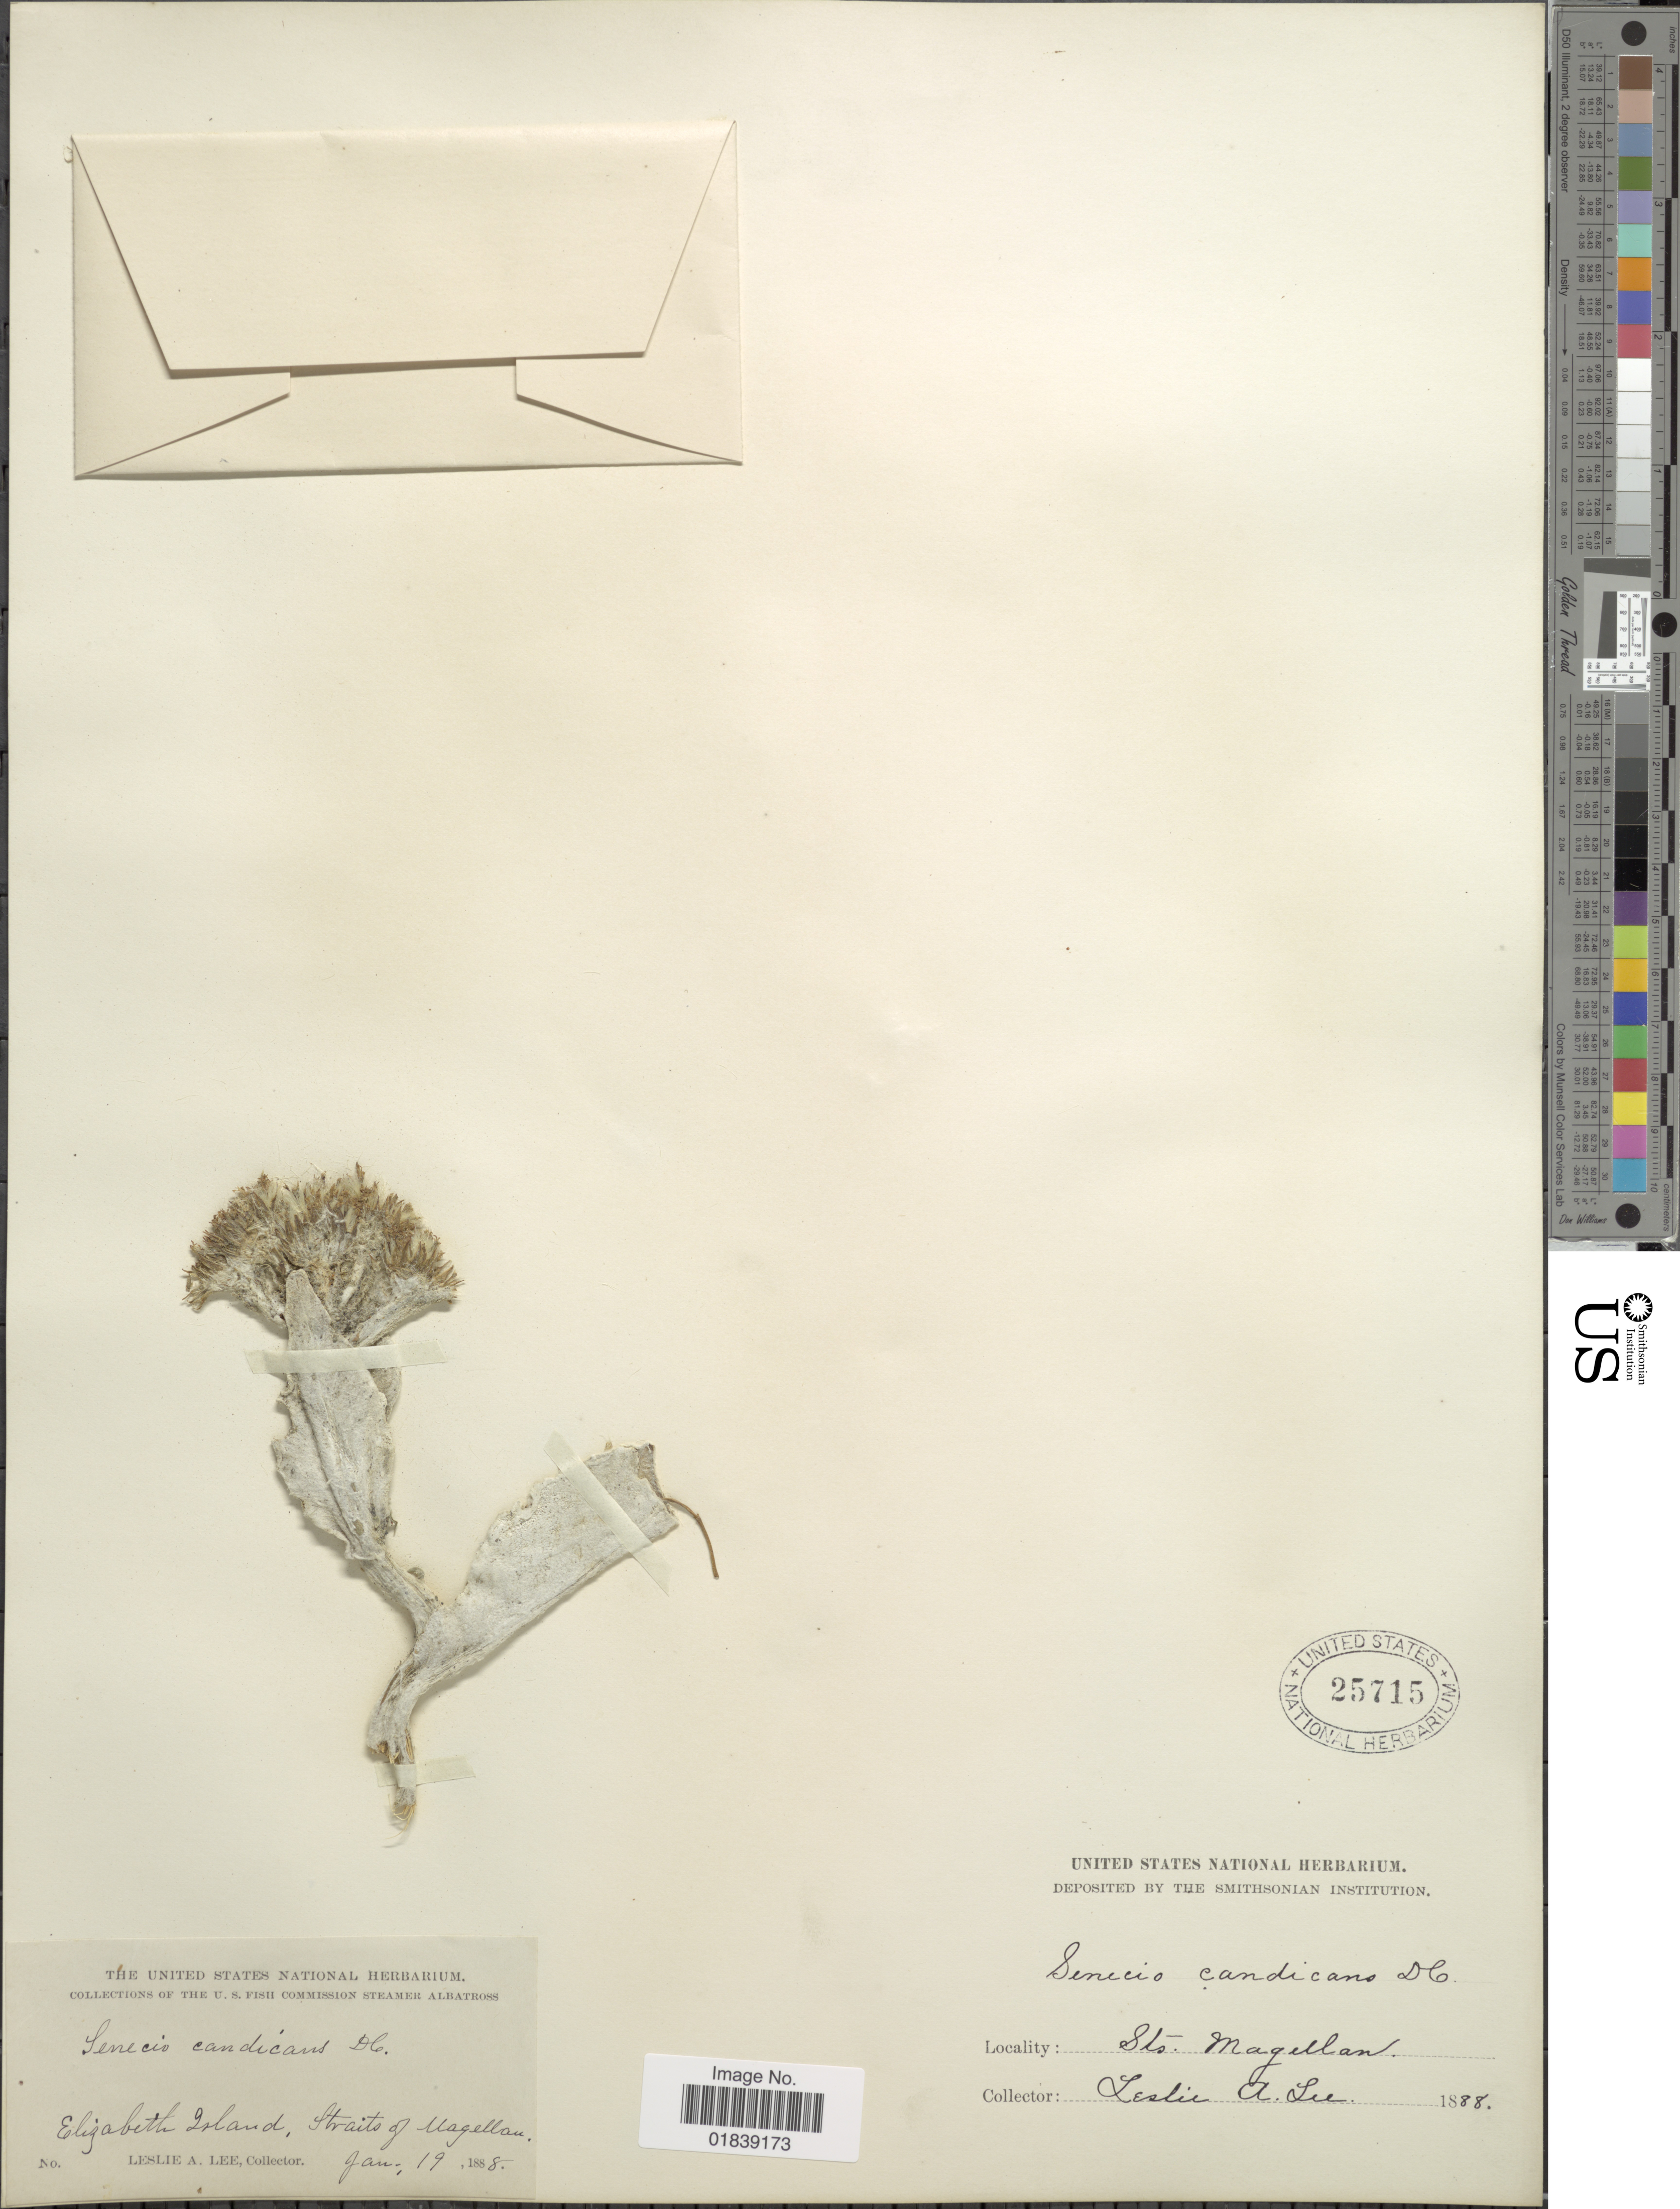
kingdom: Plantae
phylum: Tracheophyta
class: Magnoliopsida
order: Asterales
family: Asteraceae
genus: Senecio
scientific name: Senecio candidans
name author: DC.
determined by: Salomon, Luciana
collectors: L. Lee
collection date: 1888-01-19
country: Chile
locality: Elizabeth Island, Straits of Magellan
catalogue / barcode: US 25715